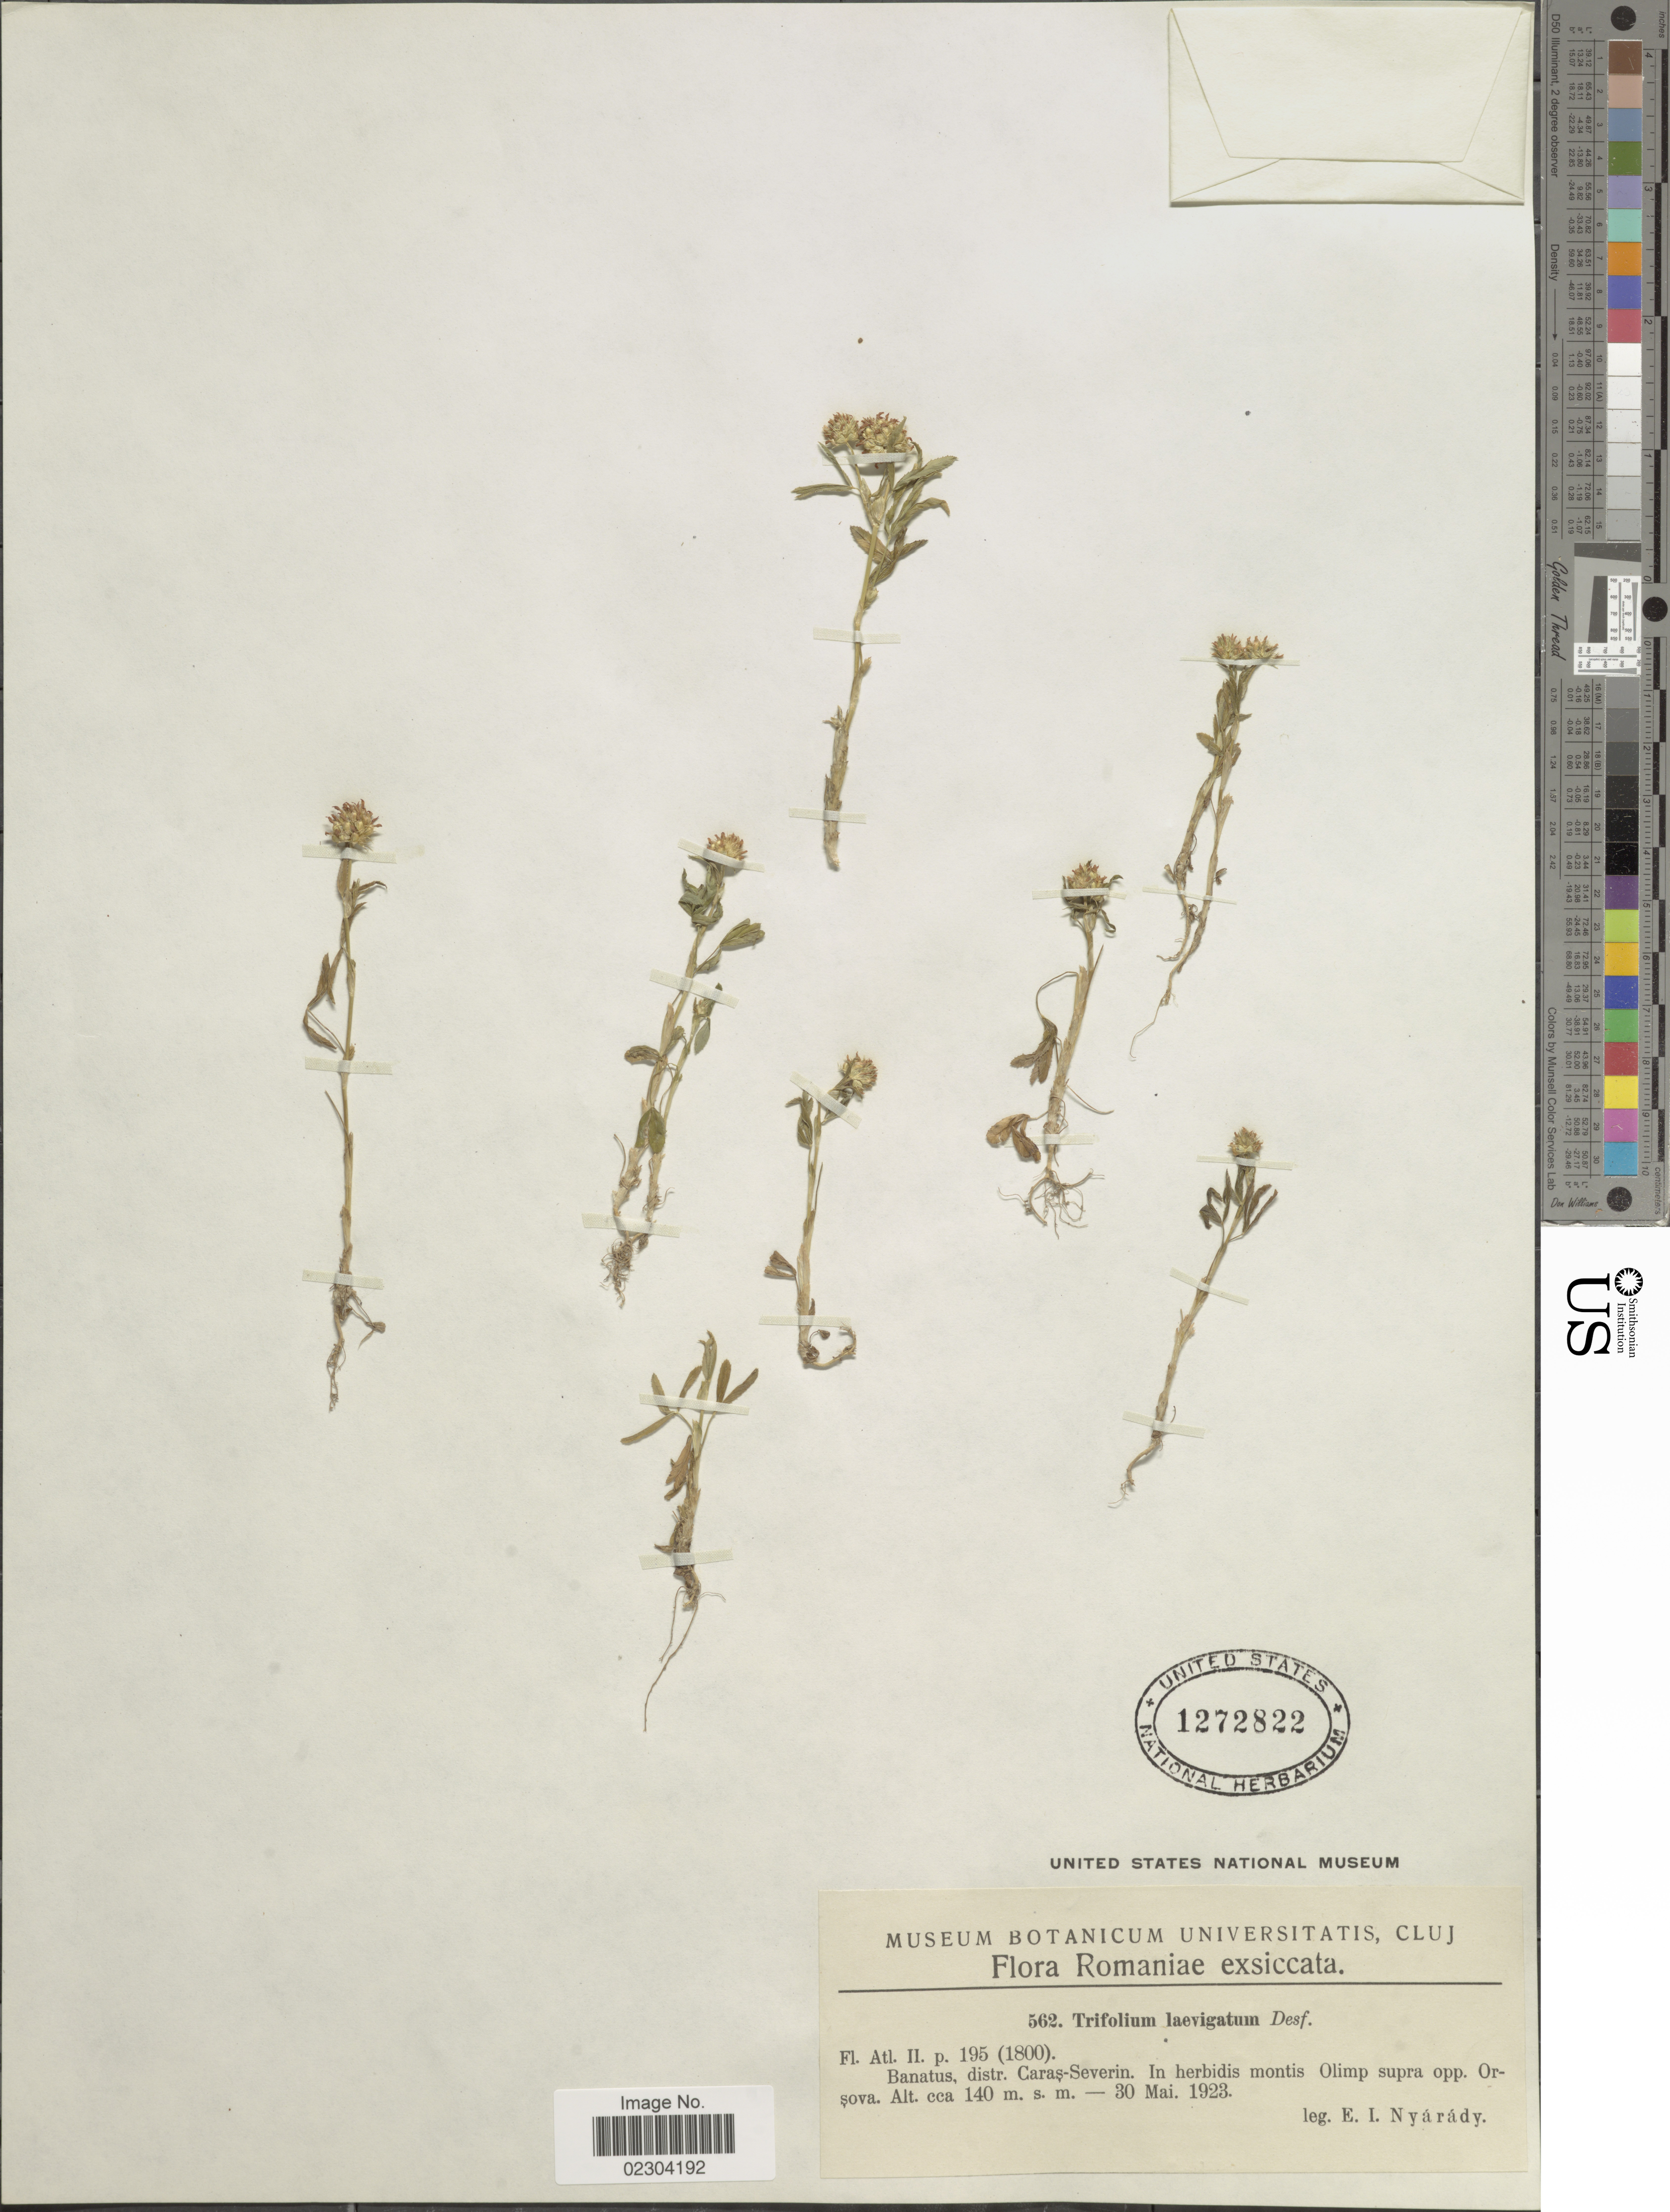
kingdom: Plantae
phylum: Tracheophyta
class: Magnoliopsida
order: Fabales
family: Fabaceae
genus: Trifolium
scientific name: Trifolium laevigatum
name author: Poir.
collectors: E. Nyarady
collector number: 562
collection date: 1923-05-30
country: Romania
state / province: Caras-Severin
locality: Banatus, distr. Caras-Severin. In herbidis montis Olimp supra opp. Orsova/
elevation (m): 140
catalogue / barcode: US 1272822